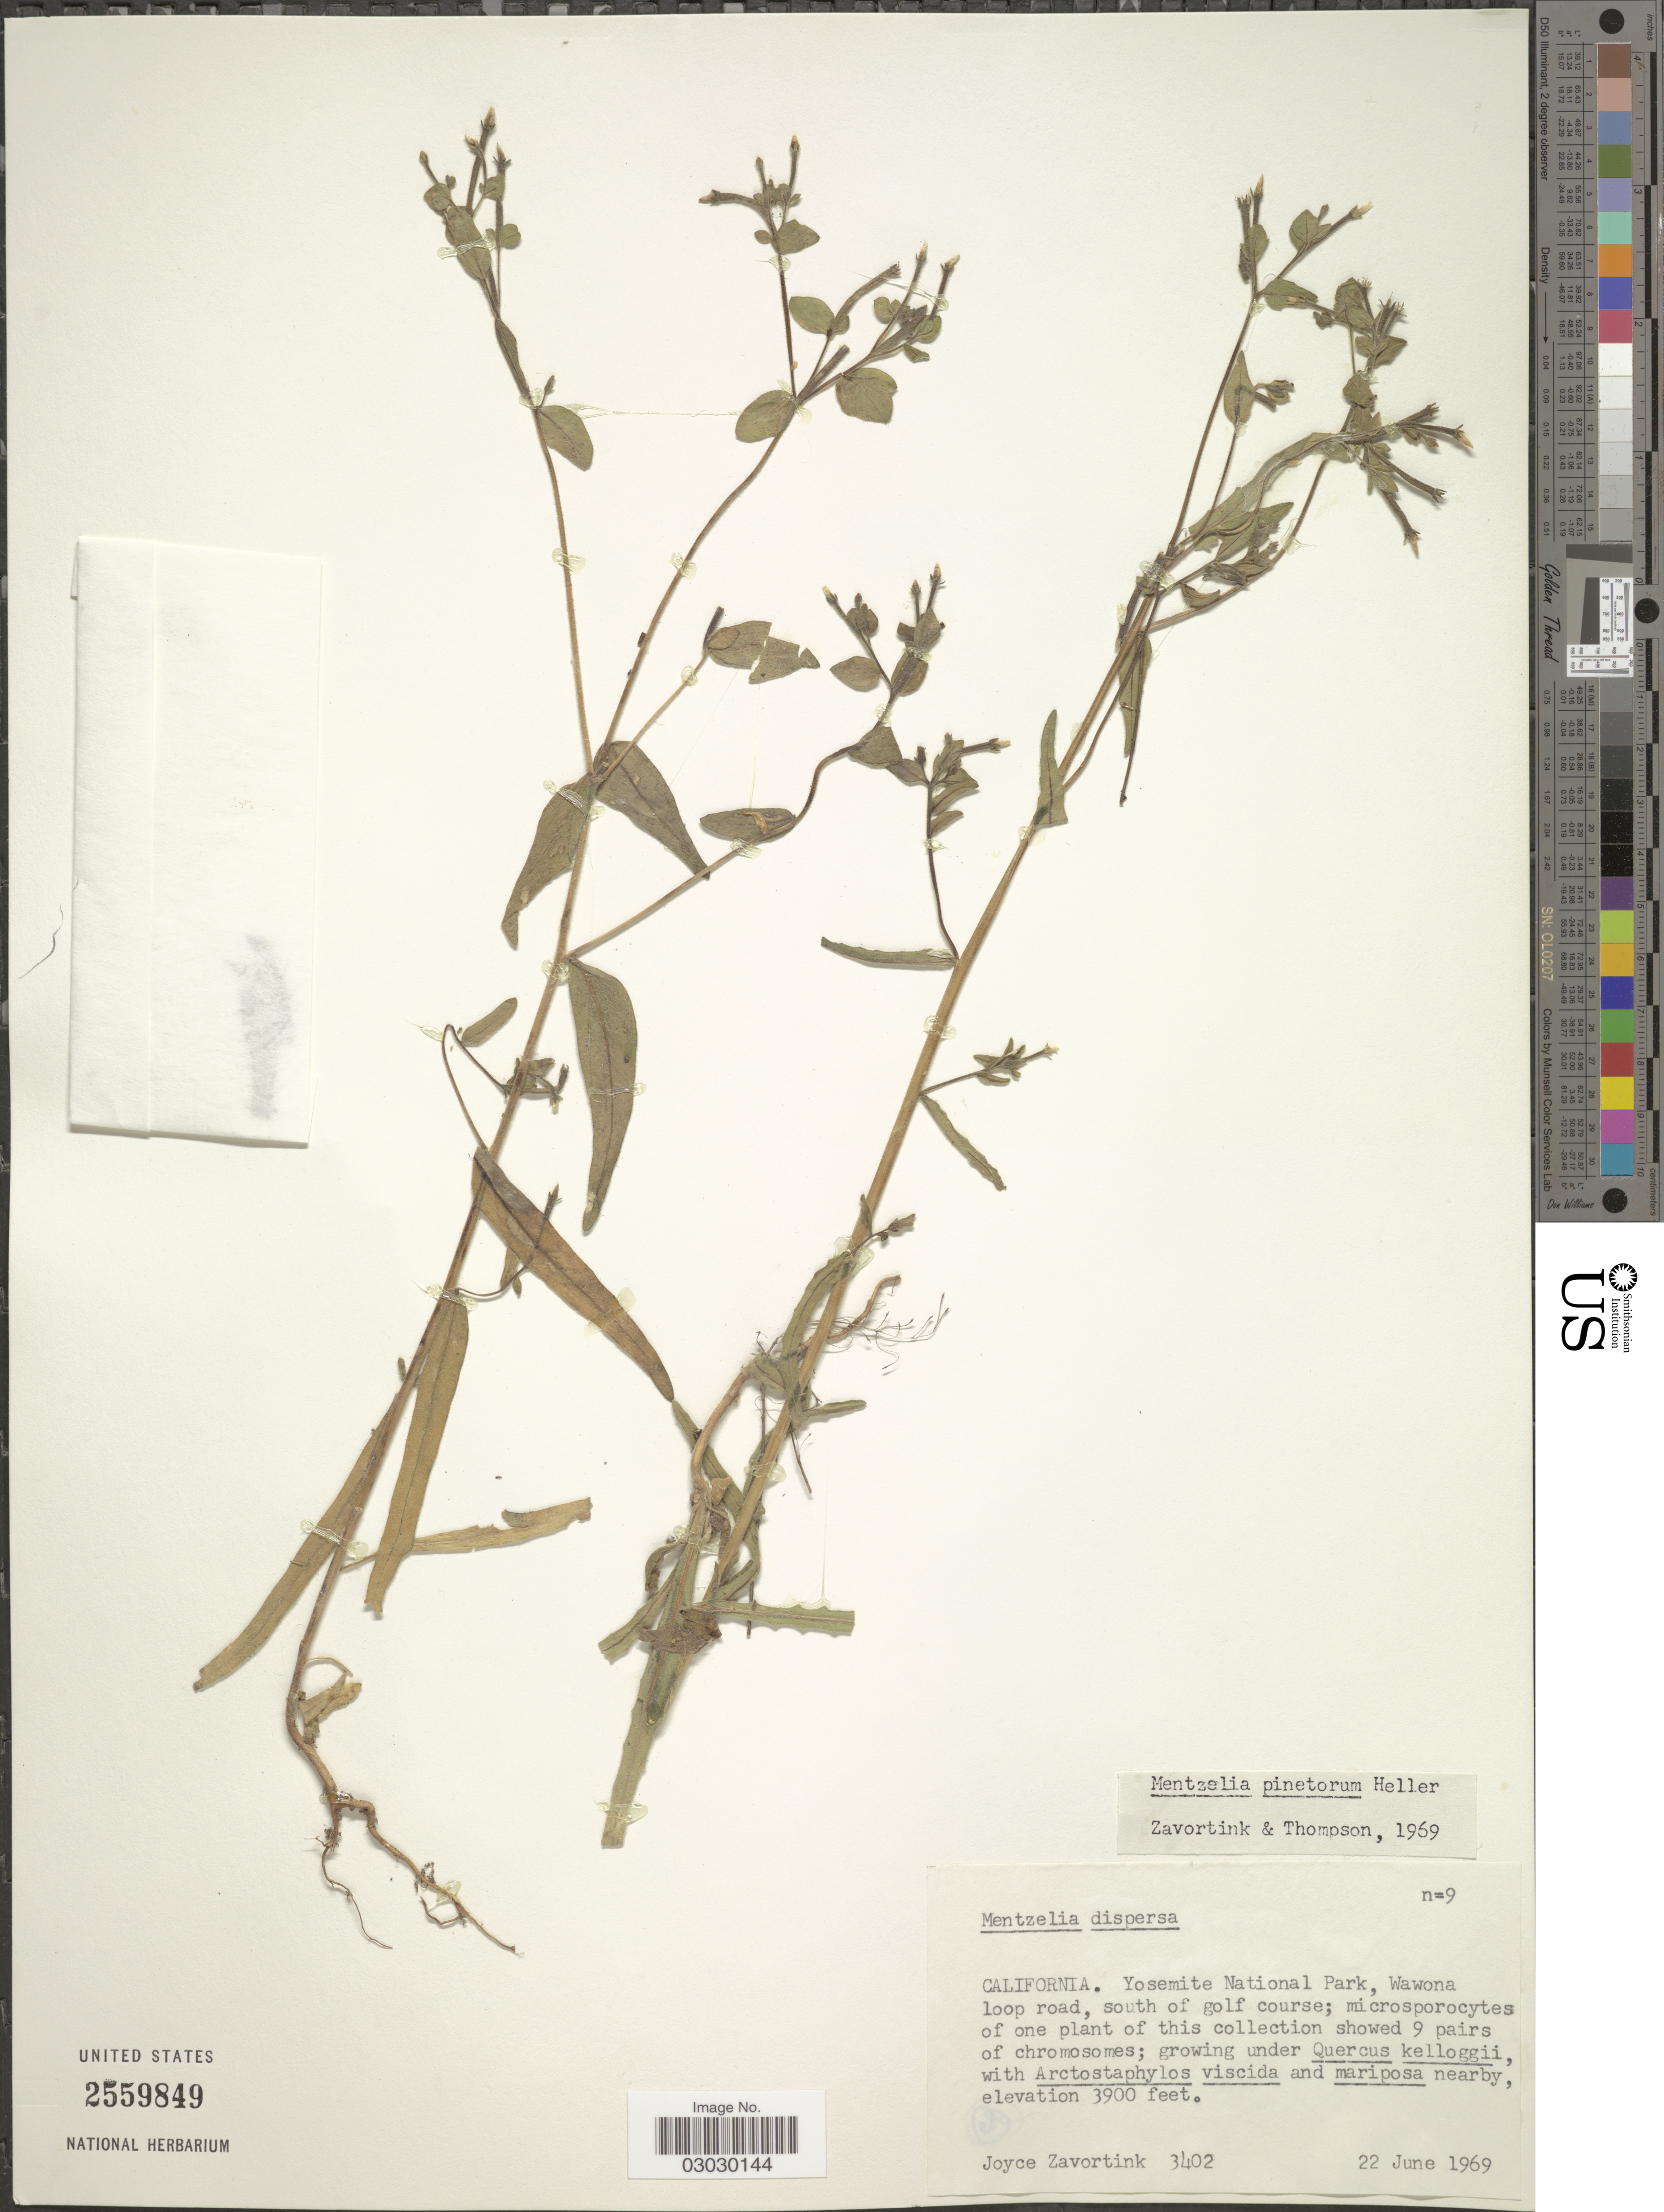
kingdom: Plantae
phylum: Tracheophyta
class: Magnoliopsida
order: Cornales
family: Loasaceae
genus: Mentzelia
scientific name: Mentzelia pinetorum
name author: A. Heller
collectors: J. Zavortink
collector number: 3402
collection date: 1969-06-22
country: United States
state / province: California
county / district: Mariposa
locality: Yosemite National Park, Wawona loop road, south of golf course.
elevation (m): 1189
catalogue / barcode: US 2559849